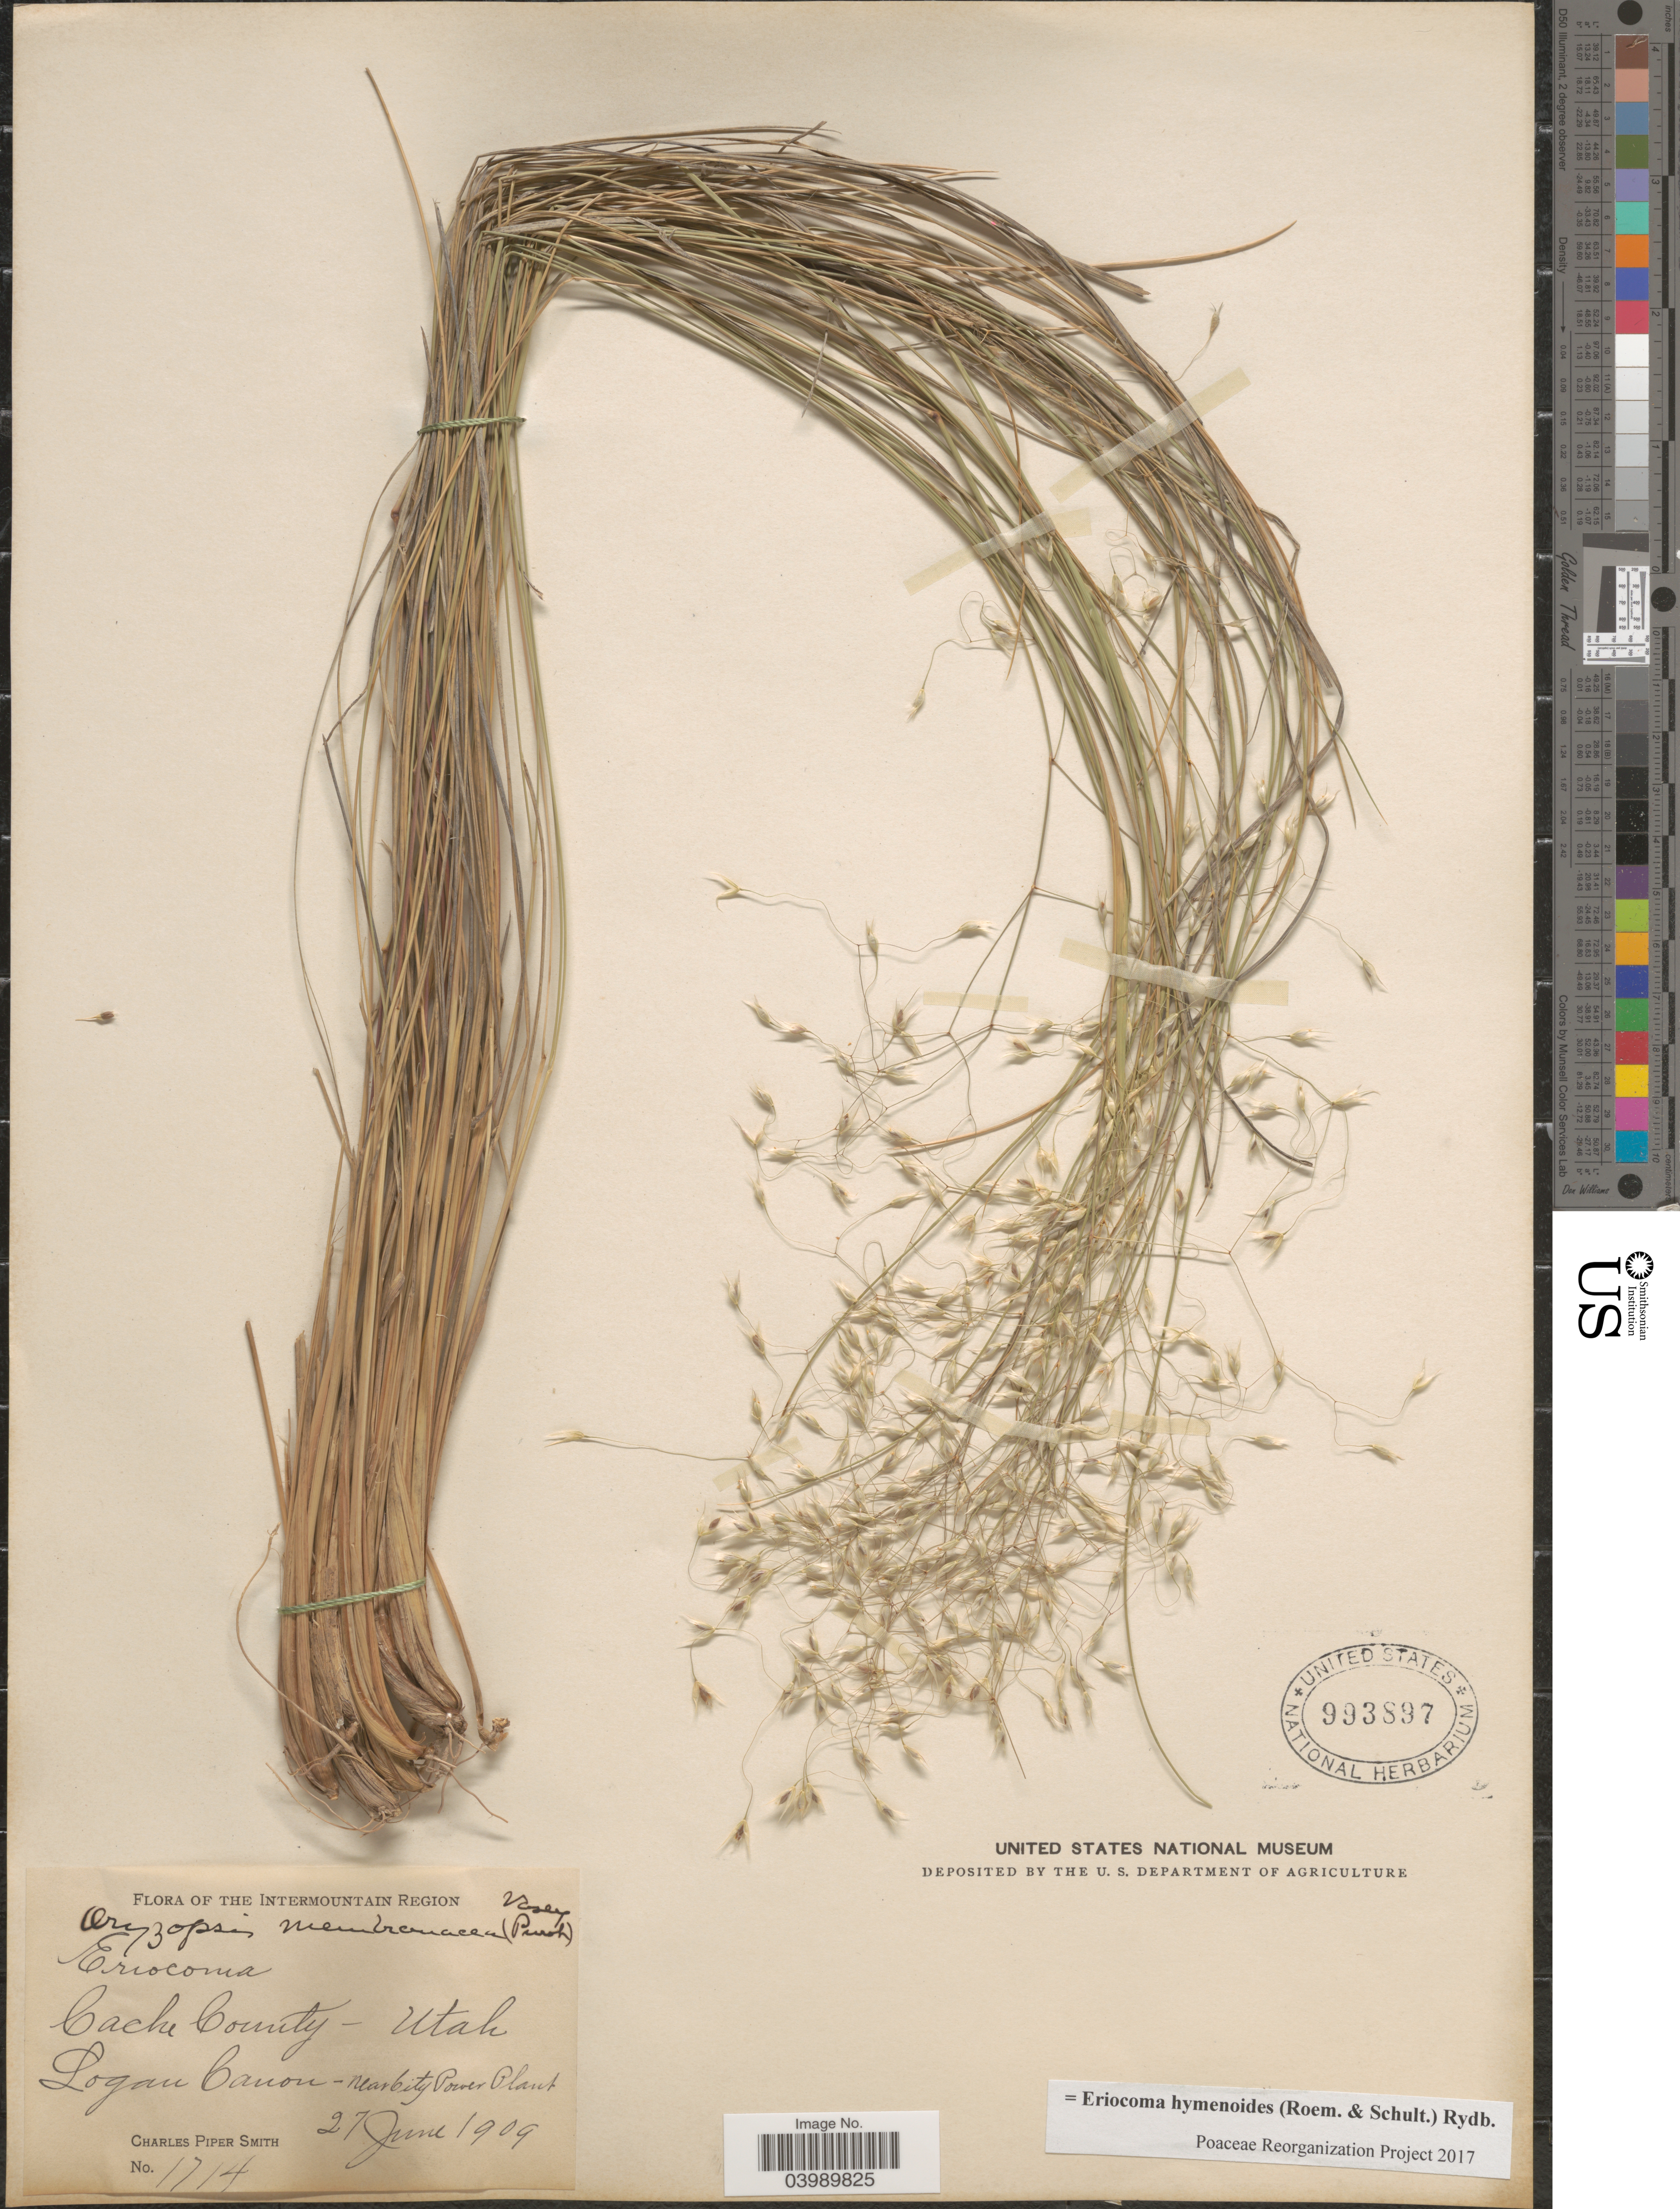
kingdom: Plantae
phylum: Tracheophyta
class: Liliopsida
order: Poales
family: Poaceae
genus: Eriocoma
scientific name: Eriocoma hymenoides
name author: (Roem. & Schult.) Rydb.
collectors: C. P. Smith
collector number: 1714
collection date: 1909-06-27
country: United States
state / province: Utah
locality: The Intermountain Region. Cache County. Logan Canon - near City Power Plant.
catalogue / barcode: US 993897